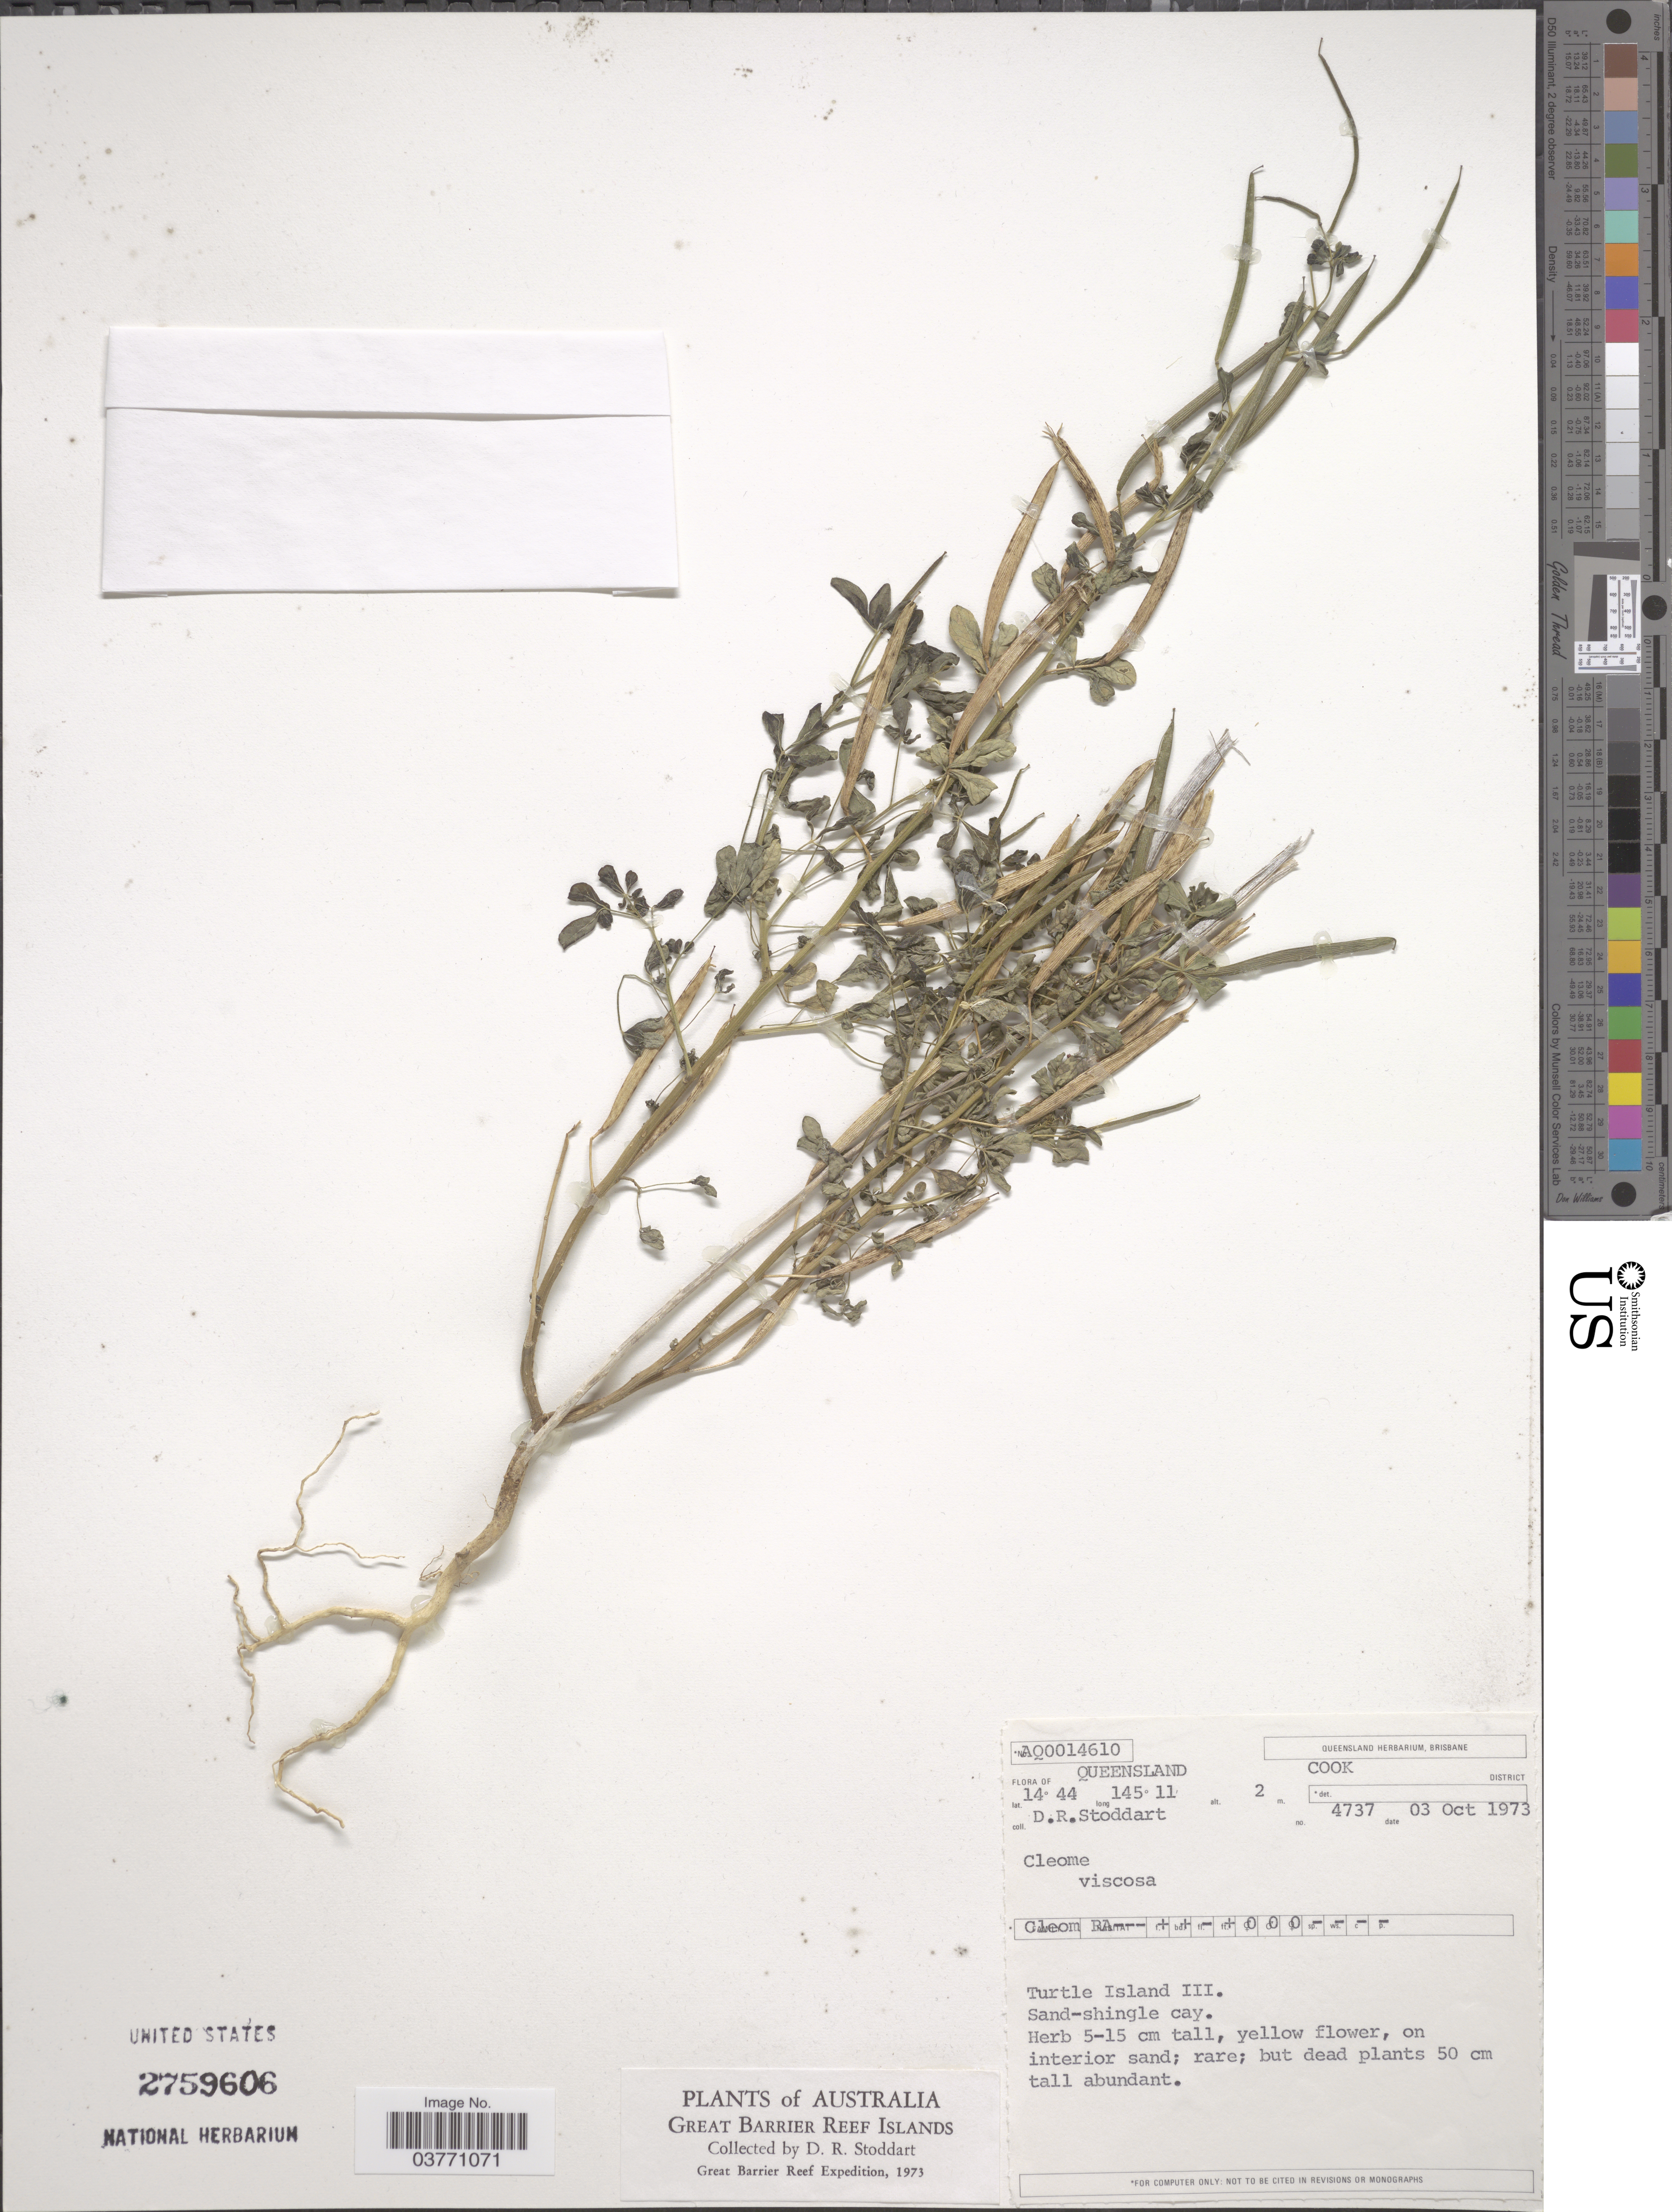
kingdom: Plantae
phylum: Tracheophyta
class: Magnoliopsida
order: Brassicales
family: Cleomaceae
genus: Arivela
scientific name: Arivela viscosa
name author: (L.) Raf.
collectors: D. R. Stoddart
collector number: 4737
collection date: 1973-10-03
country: Australia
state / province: Queensland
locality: Great Barrier Reef Islands. Cook District. Turtle Island I.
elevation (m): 2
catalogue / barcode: US 2759606